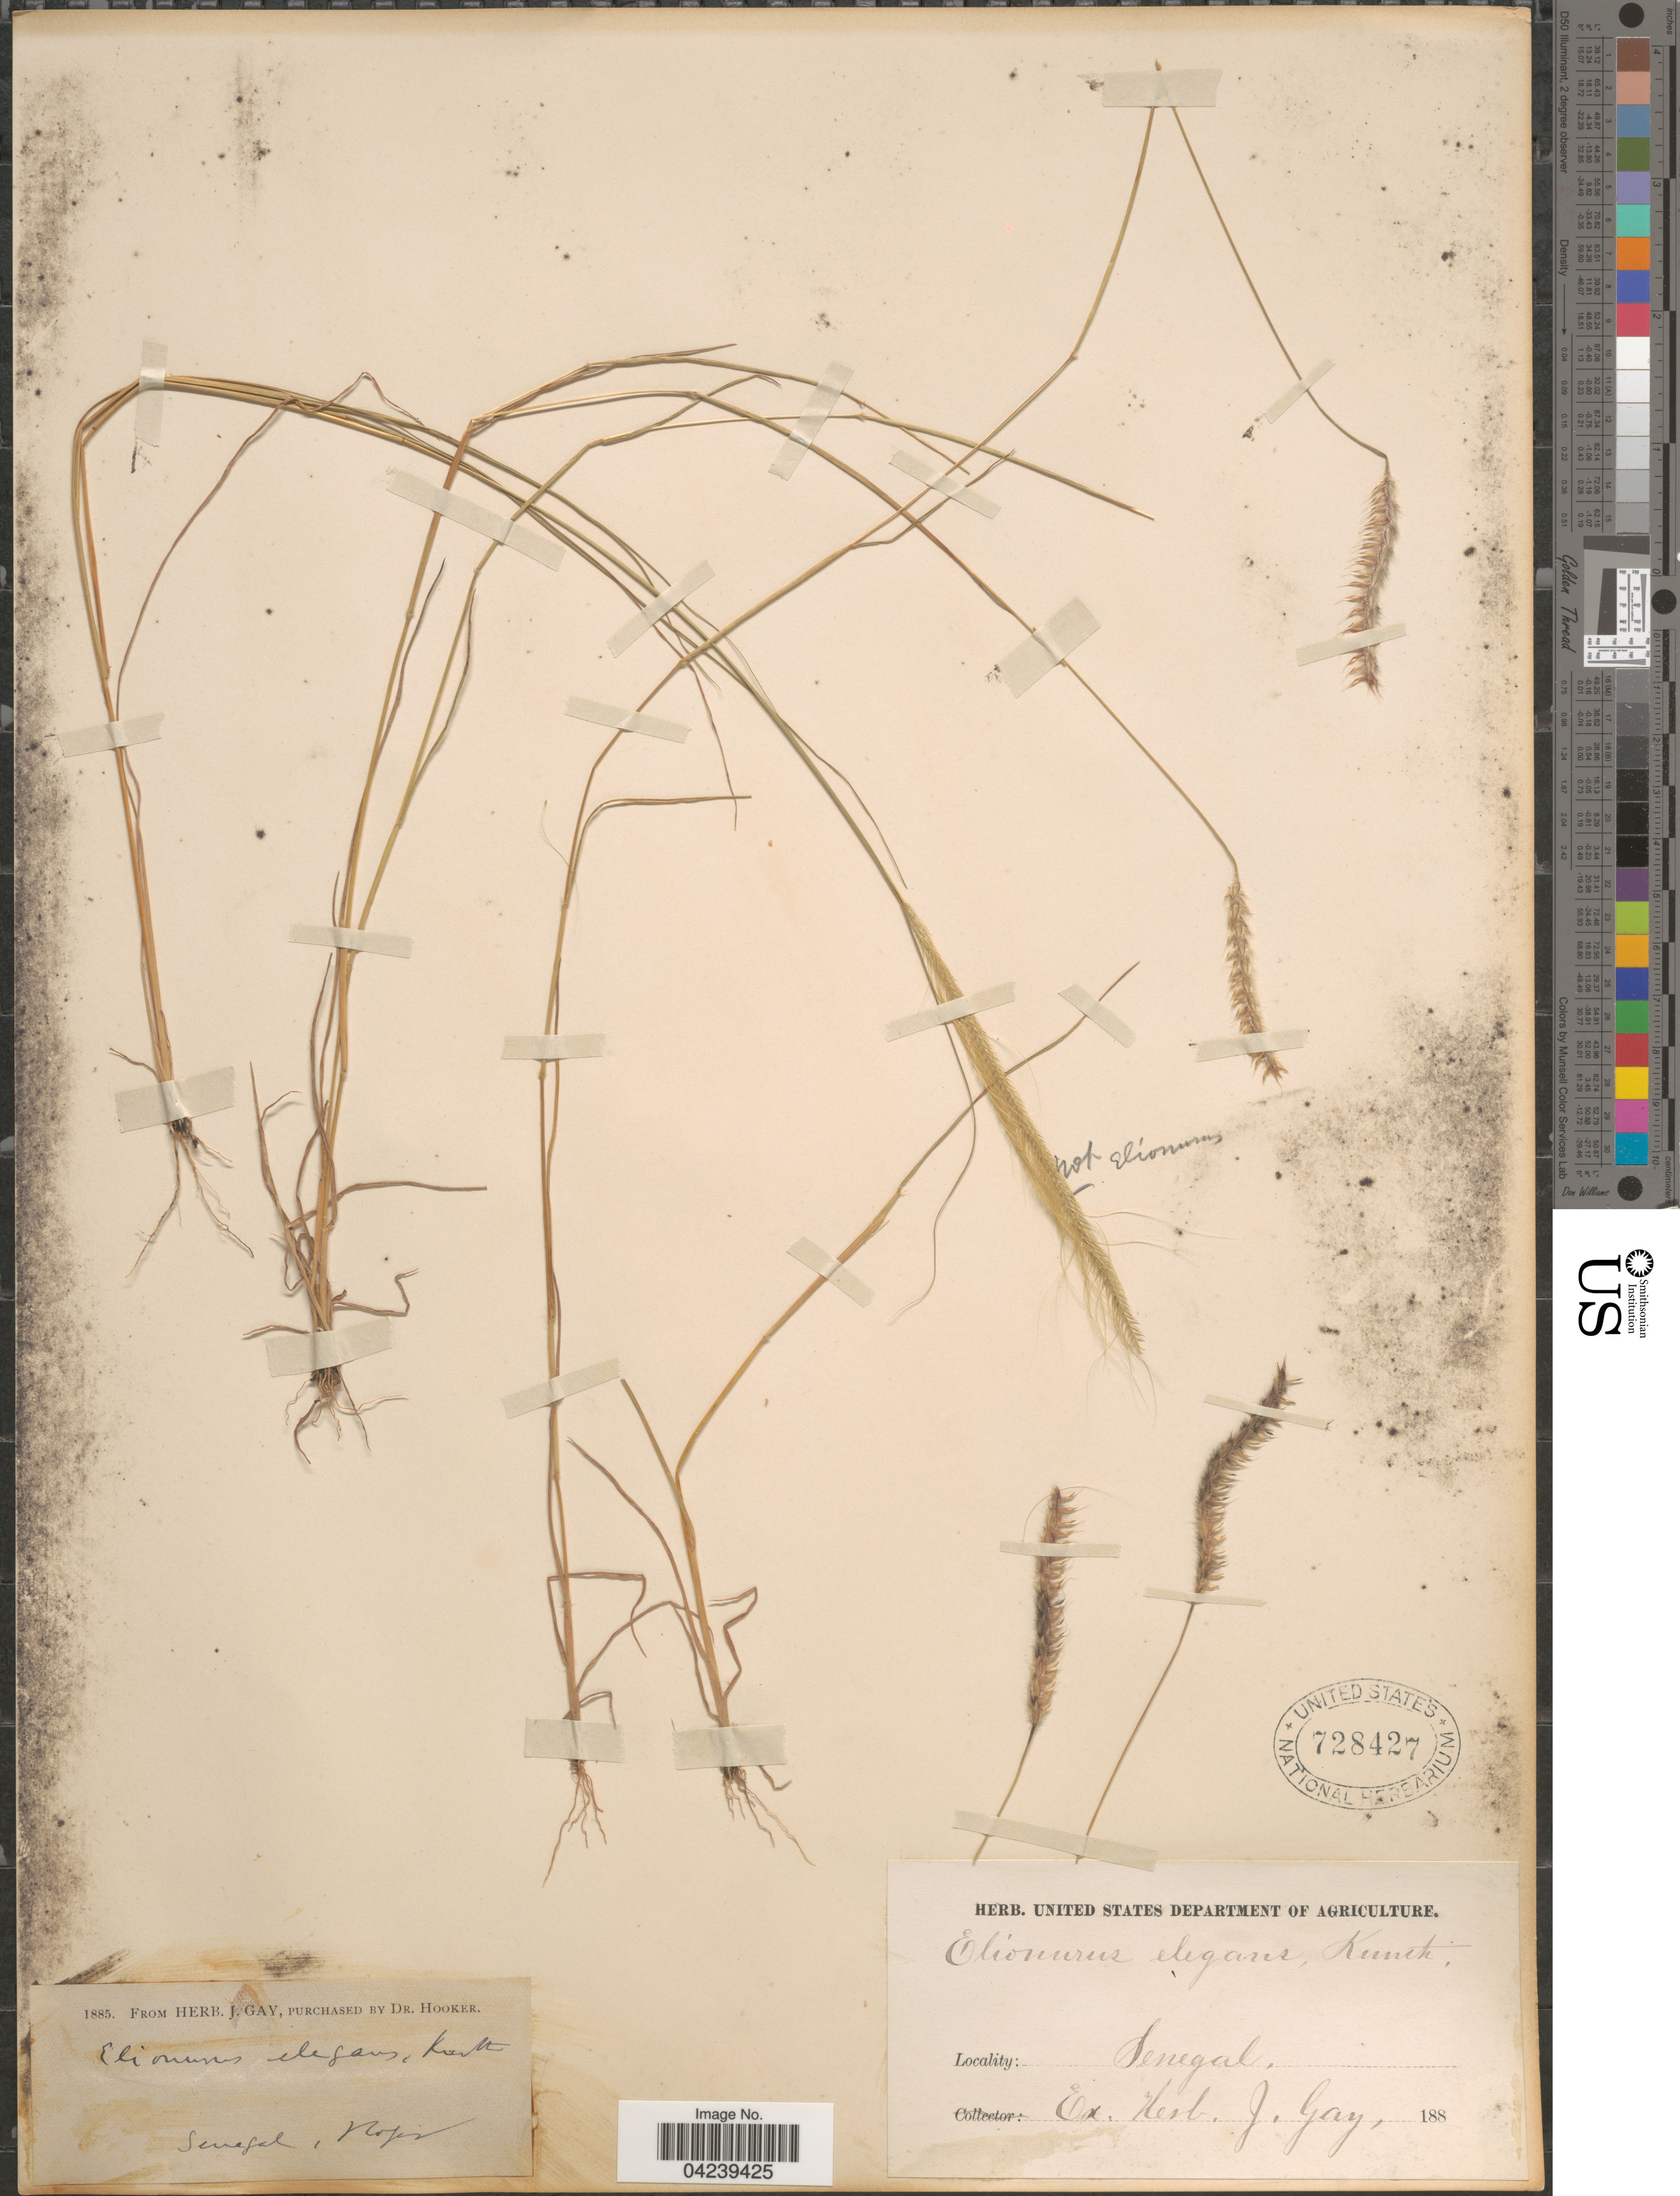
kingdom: Plantae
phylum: Tracheophyta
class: Liliopsida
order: Poales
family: Poaceae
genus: Elionurus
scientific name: Elionurus elegans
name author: Kunth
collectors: ex herb. J. Gay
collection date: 1885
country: Senegal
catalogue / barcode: US 728427